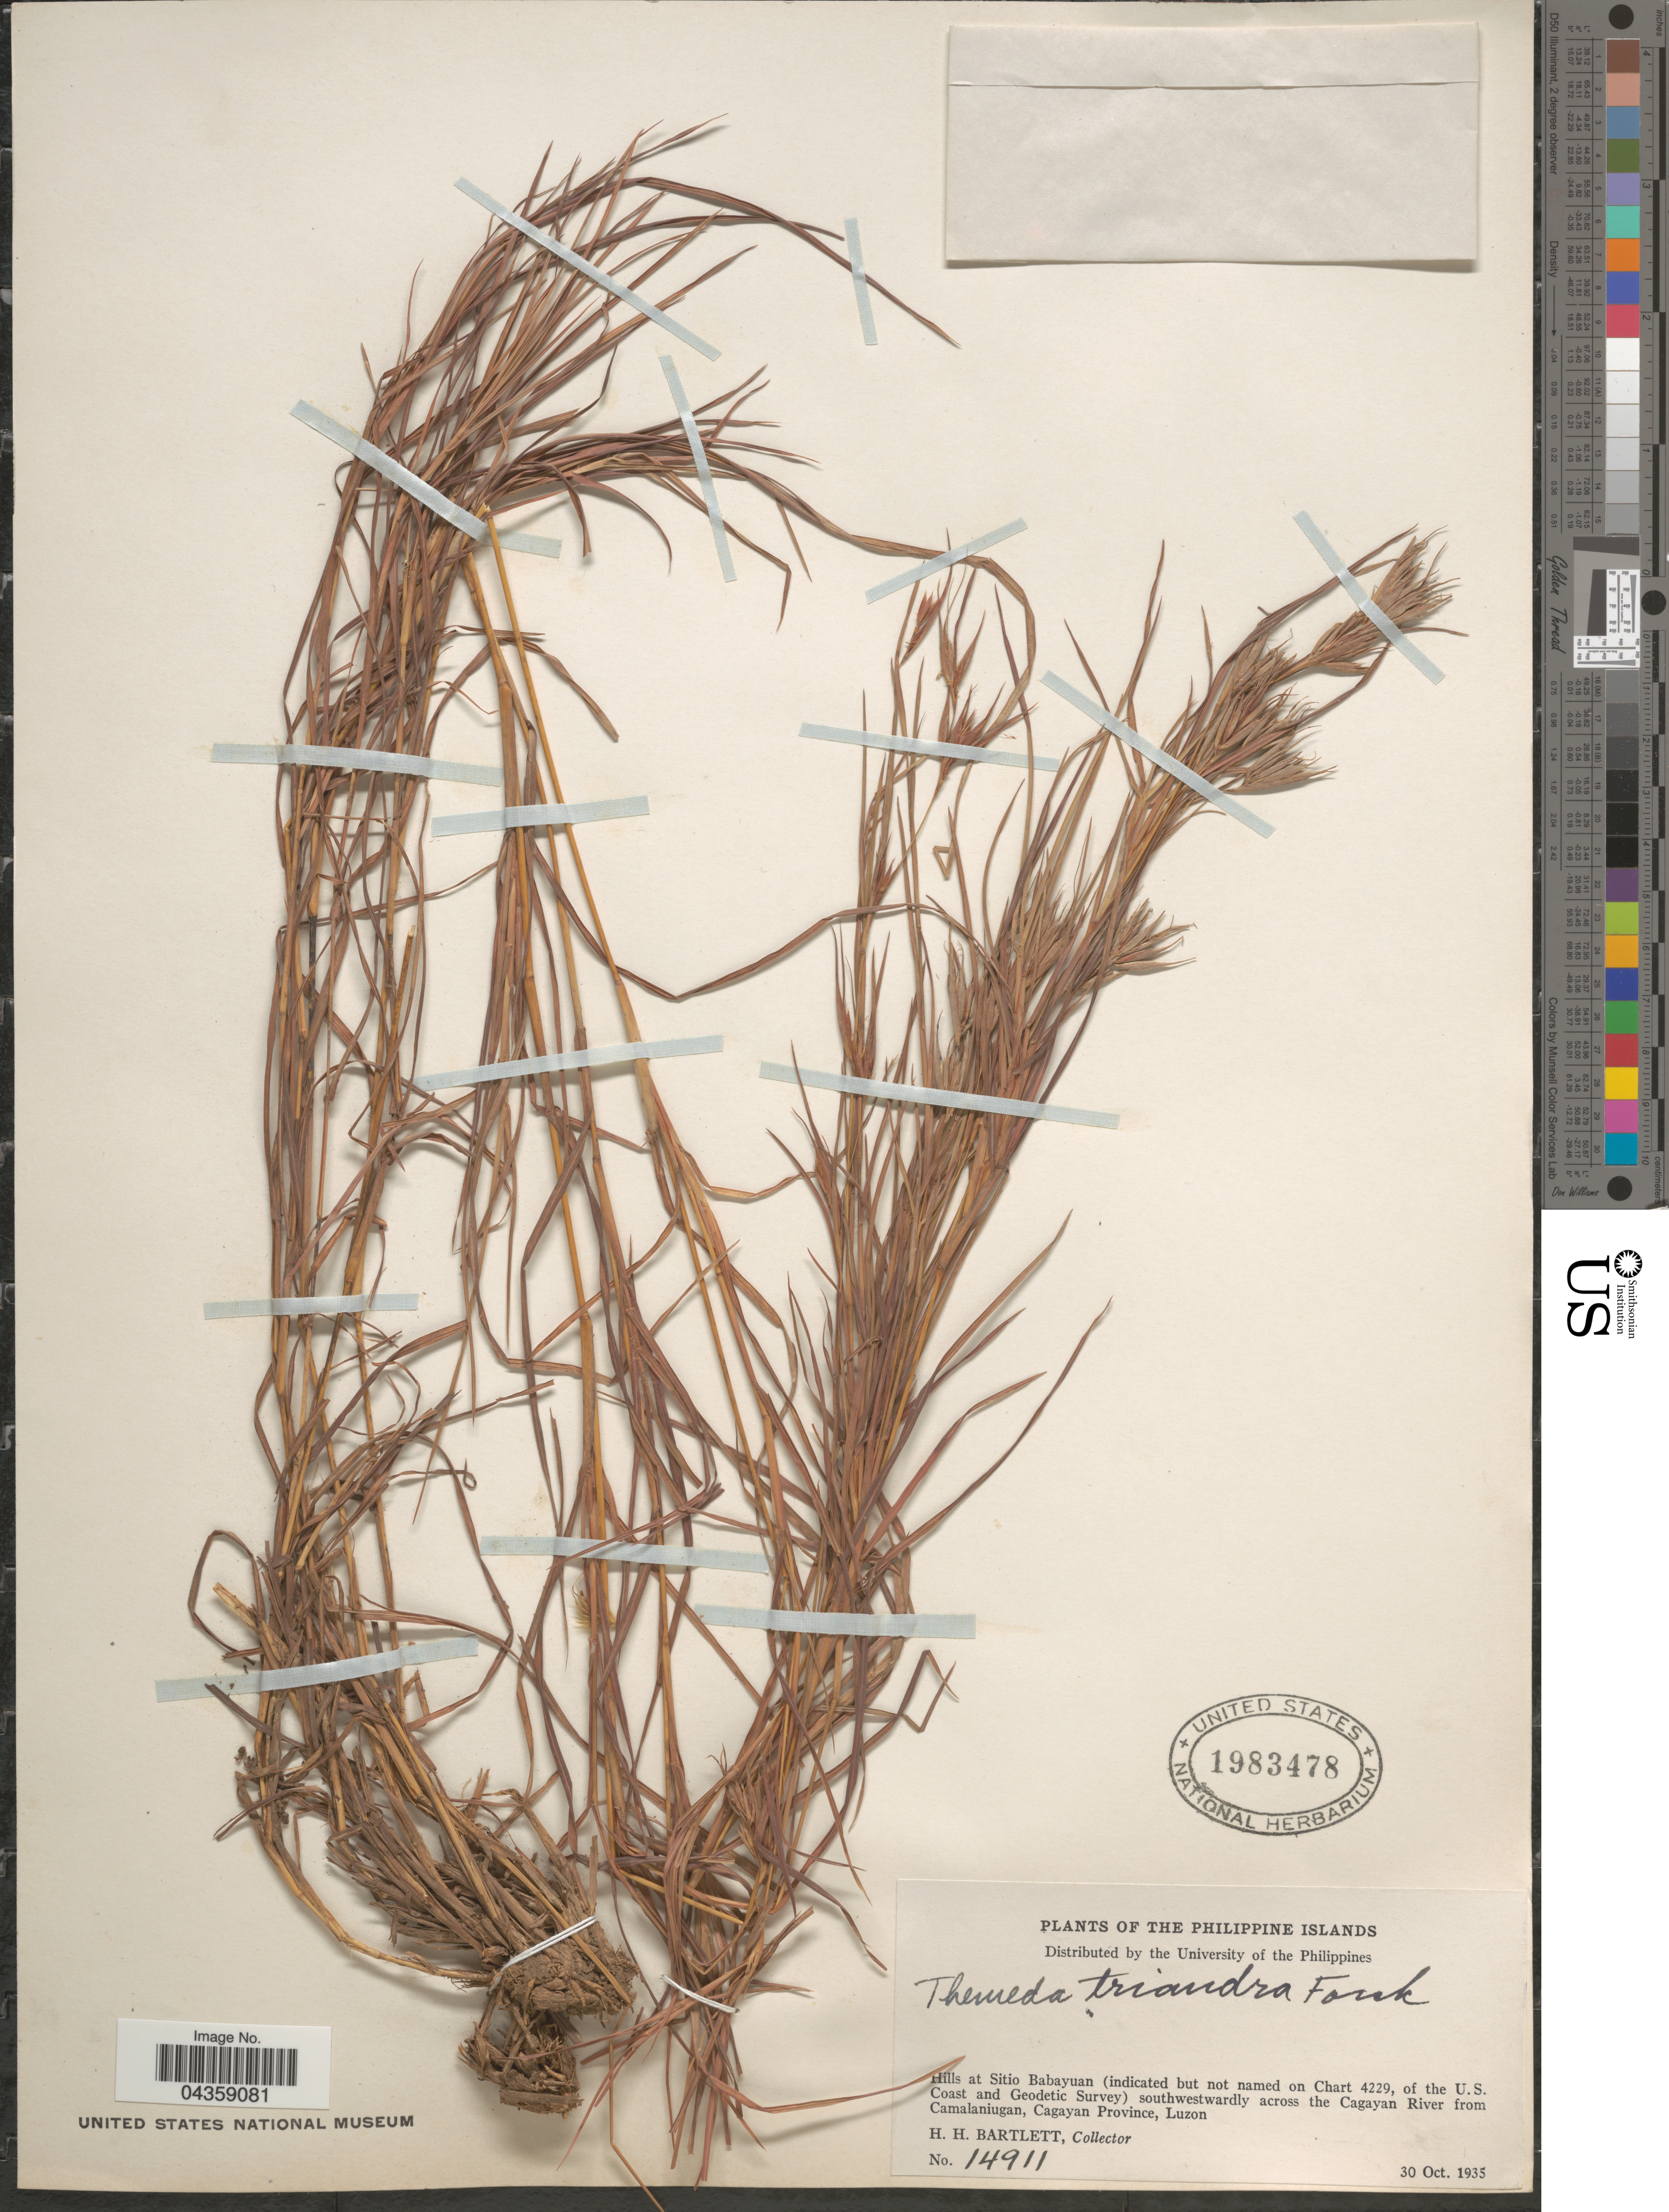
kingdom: Plantae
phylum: Tracheophyta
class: Liliopsida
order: Poales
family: Poaceae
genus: Themeda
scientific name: Themeda triandra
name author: Forssk.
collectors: H. H. Bartlett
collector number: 14911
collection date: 1935-10-30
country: Philippines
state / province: Cagayan Valley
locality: The Philippine Islands. Hills at Sitio Babayuan (indicated but not named on Chart 4229, of the U.S. Coast and Geodetic Survey) southwestwardly across the Cagayan River from Camalaniugan, Cagayan Province, Luzon.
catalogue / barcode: US 1983478